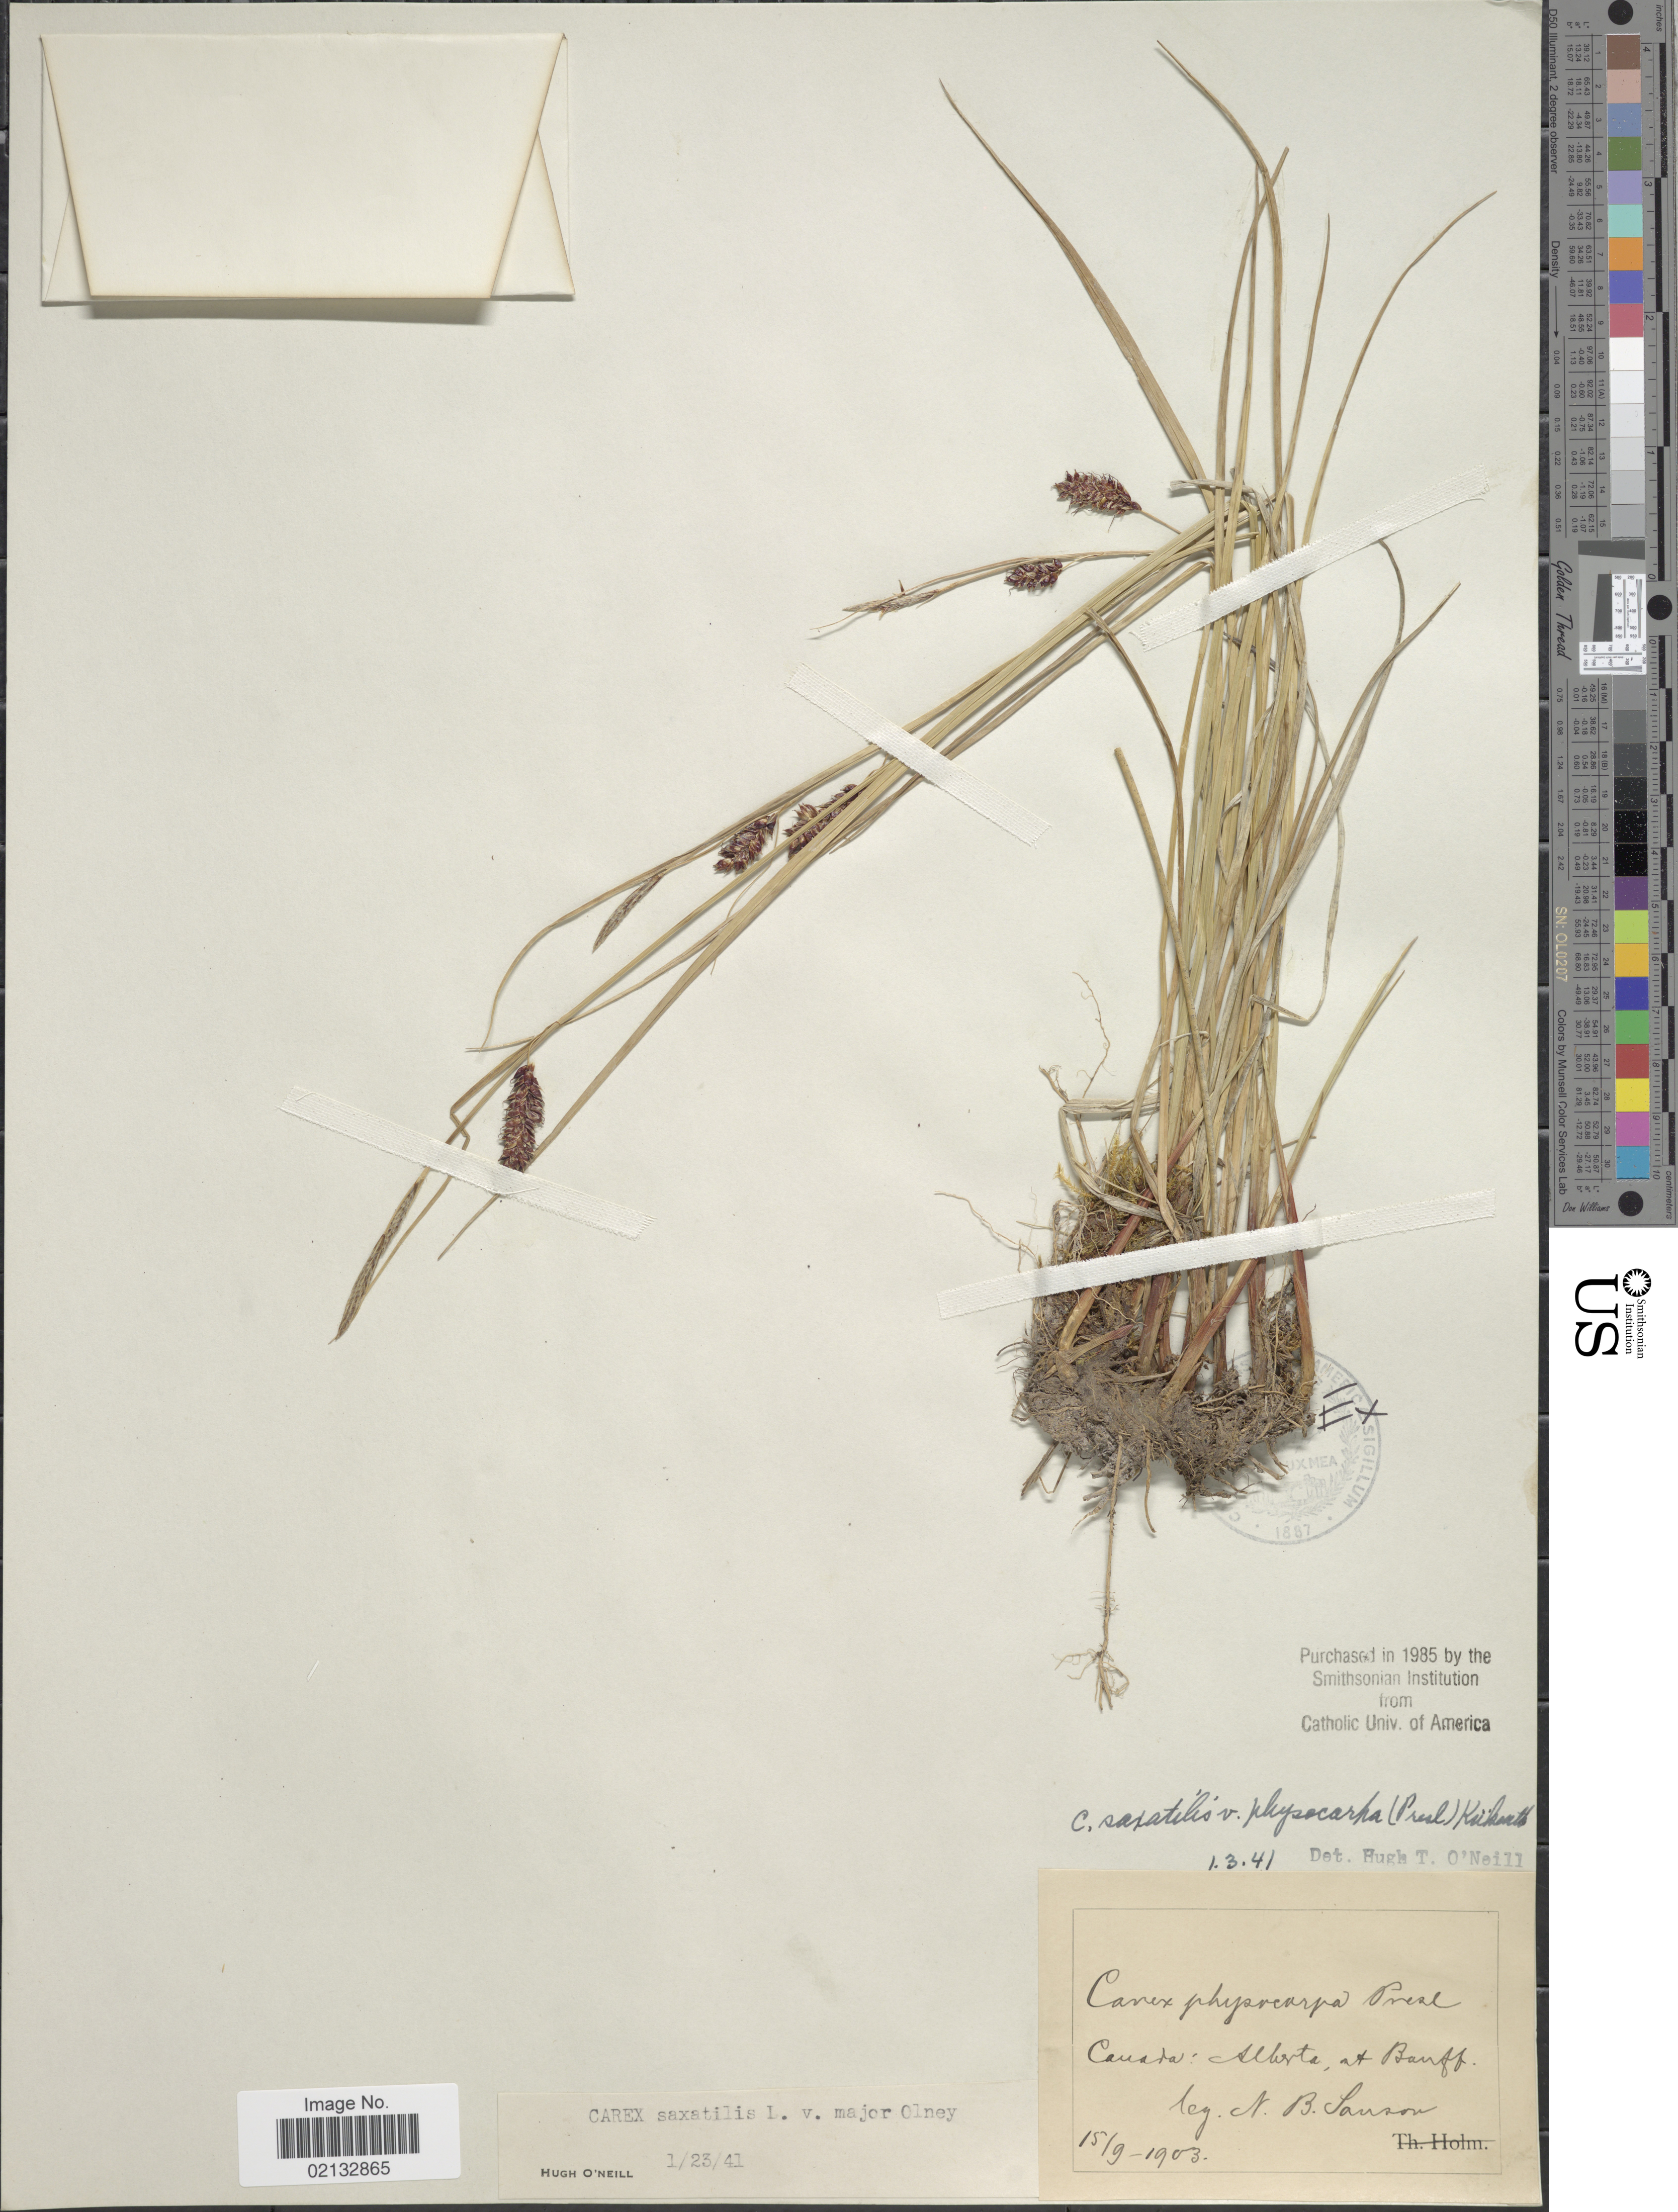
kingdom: Plantae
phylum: Tracheophyta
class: Liliopsida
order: Poales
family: Cyperaceae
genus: Carex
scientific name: Carex saxatilis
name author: L.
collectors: N. Sanson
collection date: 1903-09-15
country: Canada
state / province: Alberta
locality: At Banff